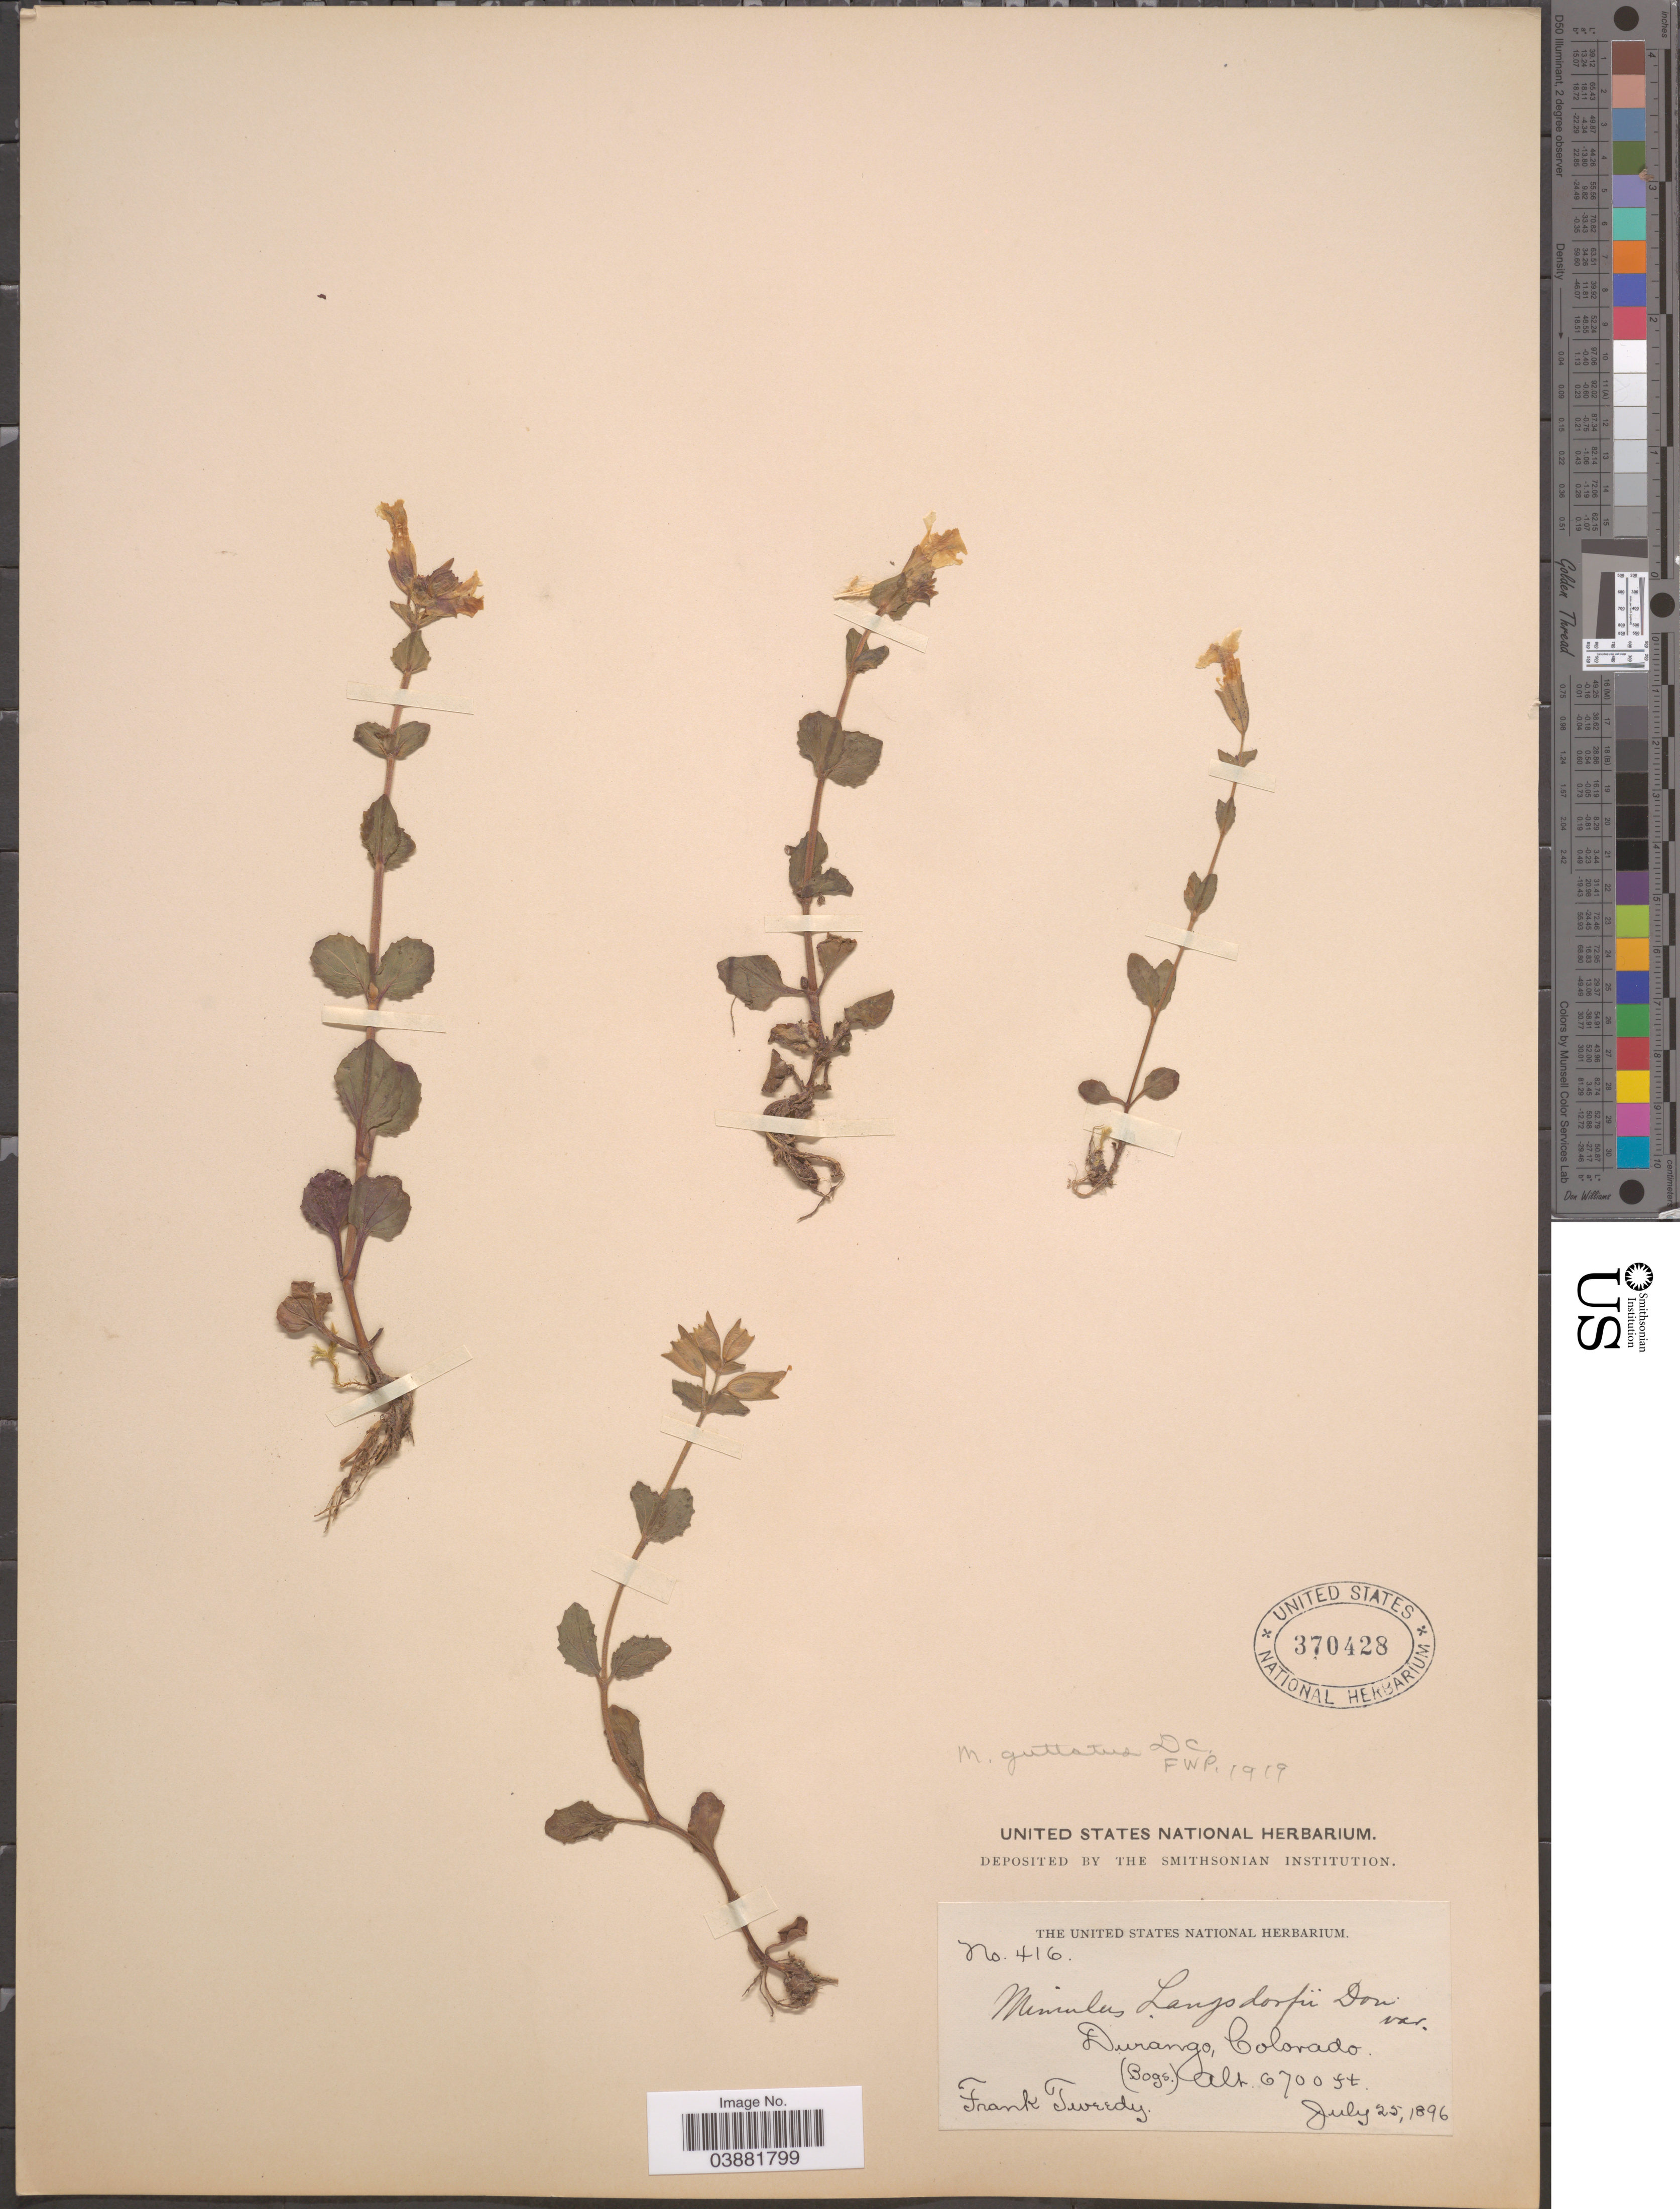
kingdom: Plantae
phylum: Tracheophyta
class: Magnoliopsida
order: Lamiales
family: Phrymaceae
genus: Mimulus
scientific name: Mimulus guttatus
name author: DC.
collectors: F. Tweedy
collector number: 416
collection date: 1896-07-25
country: United States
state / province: Colorado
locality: Durango.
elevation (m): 2042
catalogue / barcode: US 370428